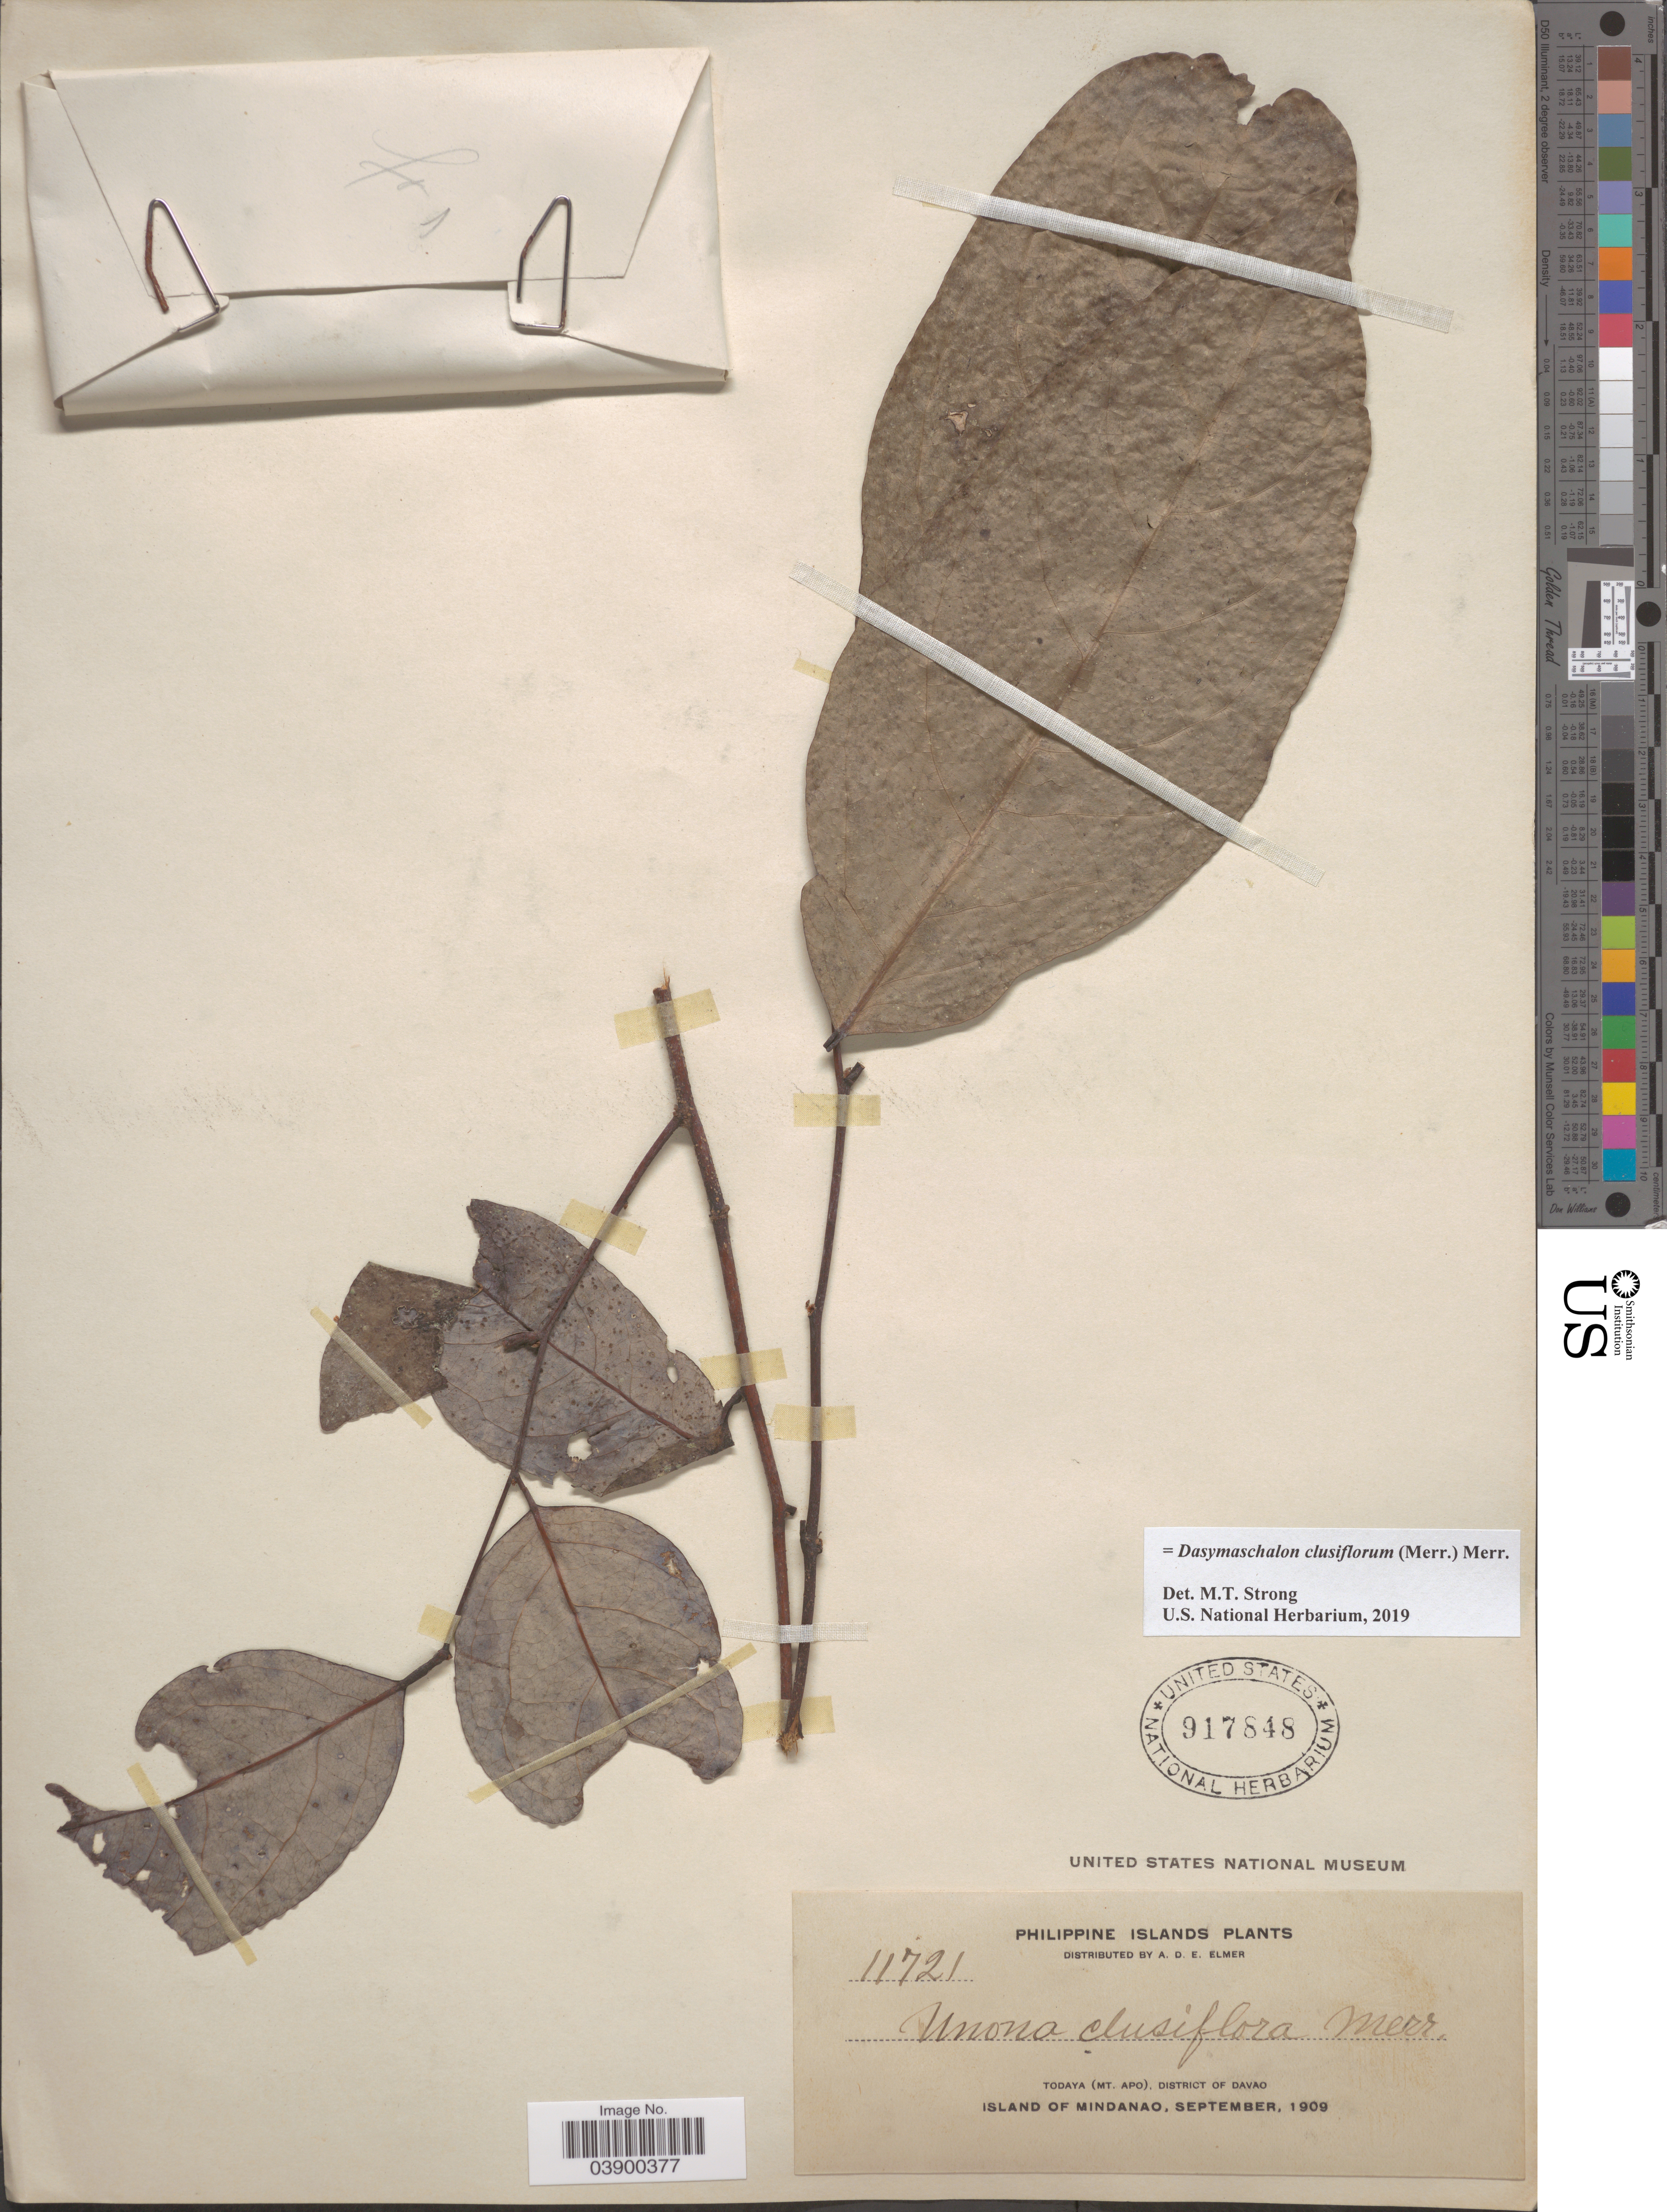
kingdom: Plantae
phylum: Tracheophyta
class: Magnoliopsida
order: Magnoliales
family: Annonaceae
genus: Dasymaschalon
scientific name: Dasymaschalon clusiflorum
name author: (Merr.) Merr.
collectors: A. D. E. Elmer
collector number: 11721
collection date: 1909-09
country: Philippines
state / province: Davao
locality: Todaya (Mt. Apo), District of Davao. Island of Mindanao.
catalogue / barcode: US 917848